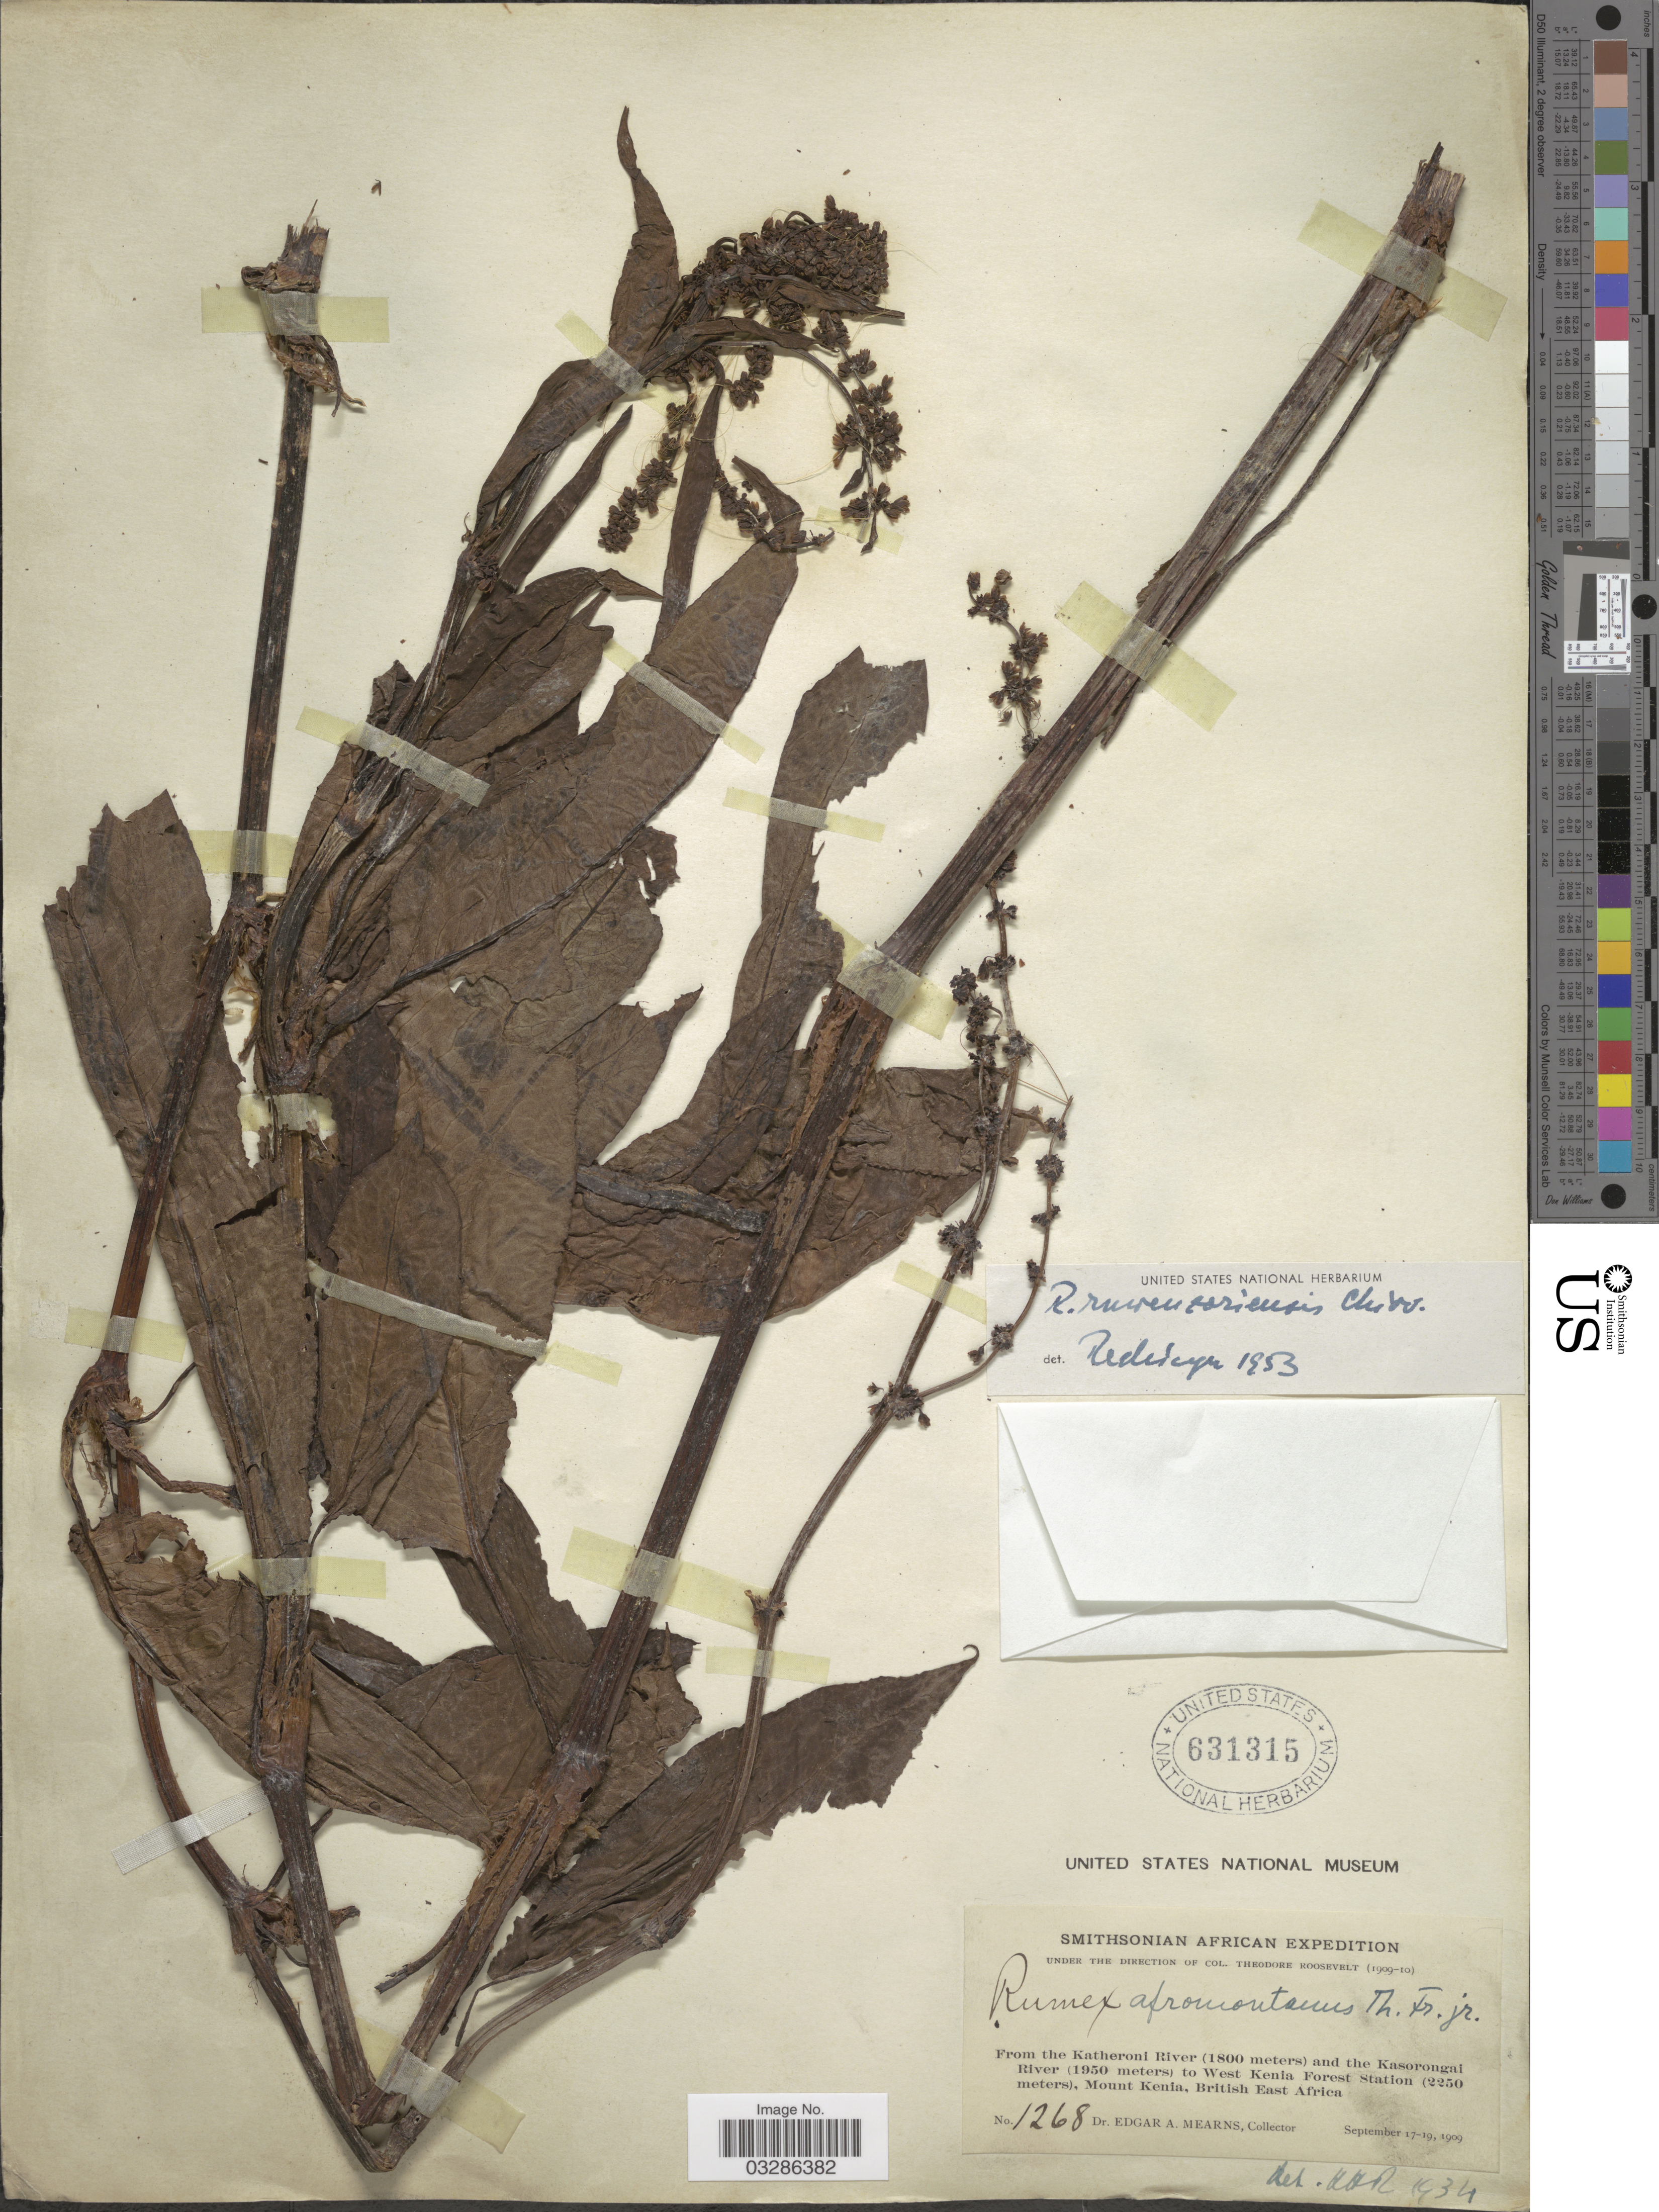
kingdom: Plantae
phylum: Tracheophyta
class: Magnoliopsida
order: Caryophyllales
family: Polygonaceae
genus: Rumex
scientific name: Rumex ruwenzoriensis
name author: Chiov.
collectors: E. A. Mearns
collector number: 1268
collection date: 1909-09-17/1909-09-19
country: Kenya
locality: From the Katheroni River and the Kasorongai River to West Kenia Forest Station, Mount Kenia, British East Africa.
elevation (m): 1800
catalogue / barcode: US 631315